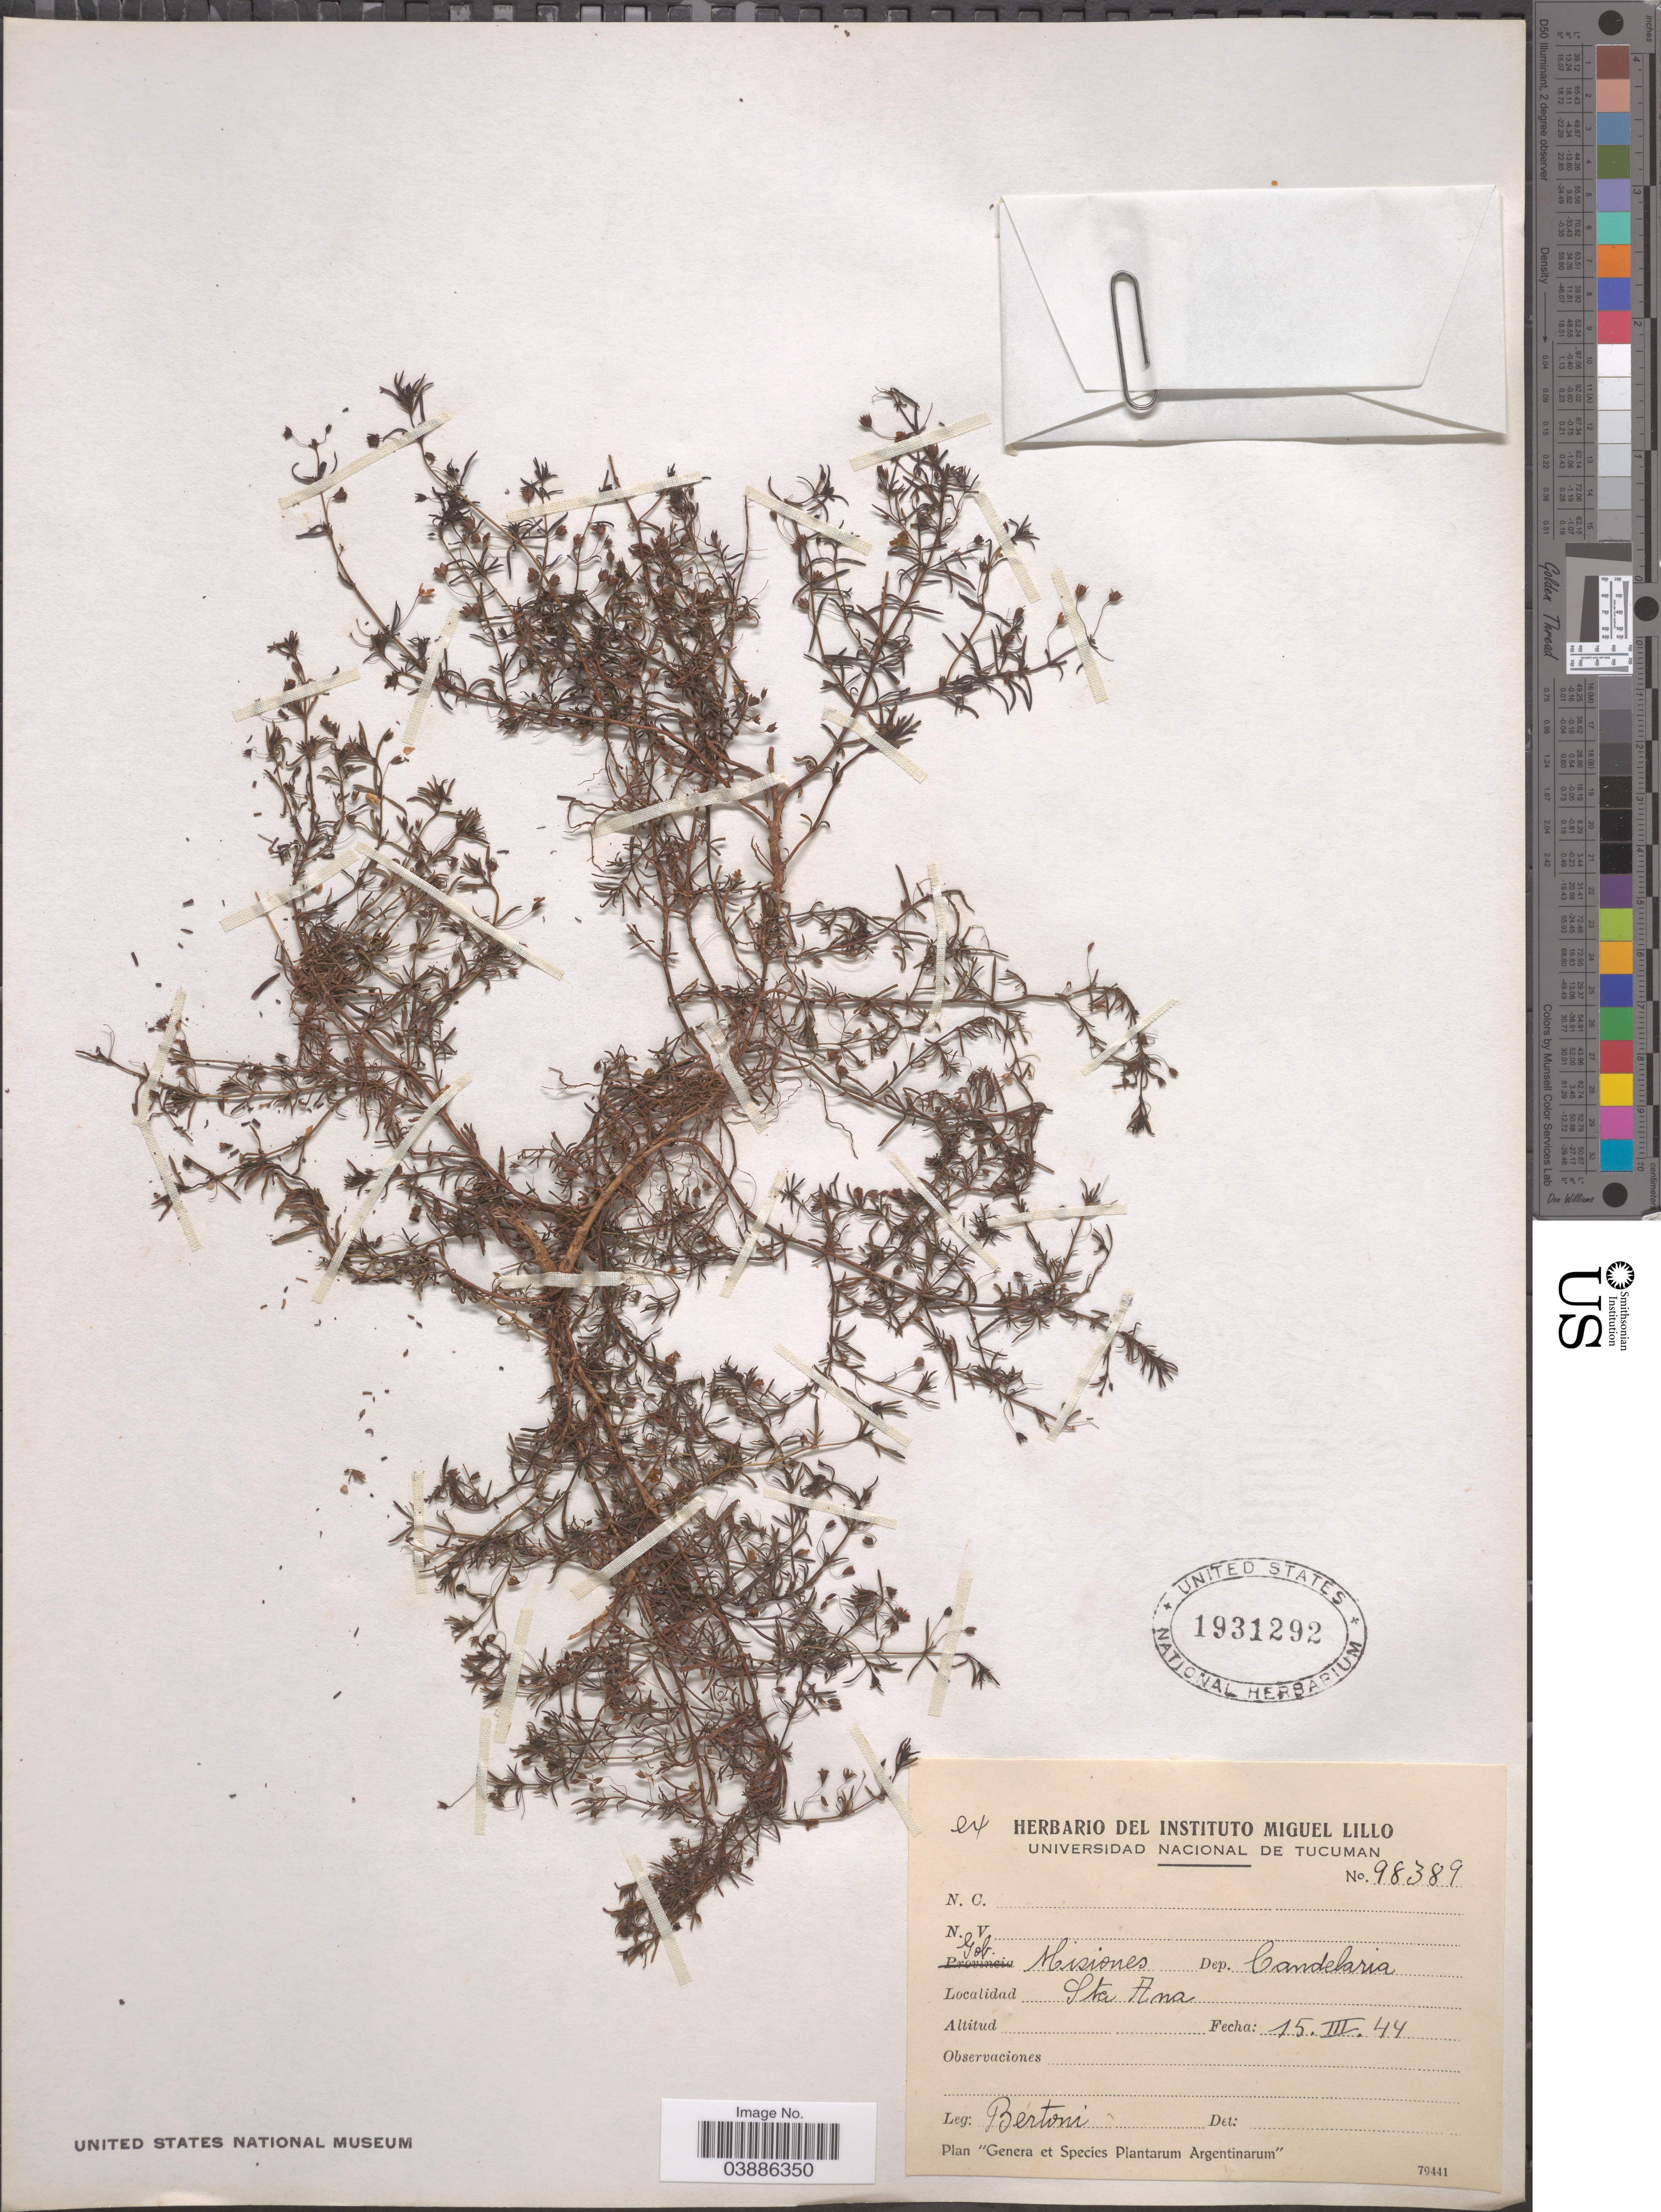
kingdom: Plantae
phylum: Tracheophyta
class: Magnoliopsida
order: Lamiales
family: Plantaginaceae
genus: Scoparia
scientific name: Scoparia sp.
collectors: -- Bertoni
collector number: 98389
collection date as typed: Transcribed d/m/y: 15/3/44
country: Argentina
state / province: Misiones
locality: Dep. Candelaria. Sta. Ana.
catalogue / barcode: US 1931292